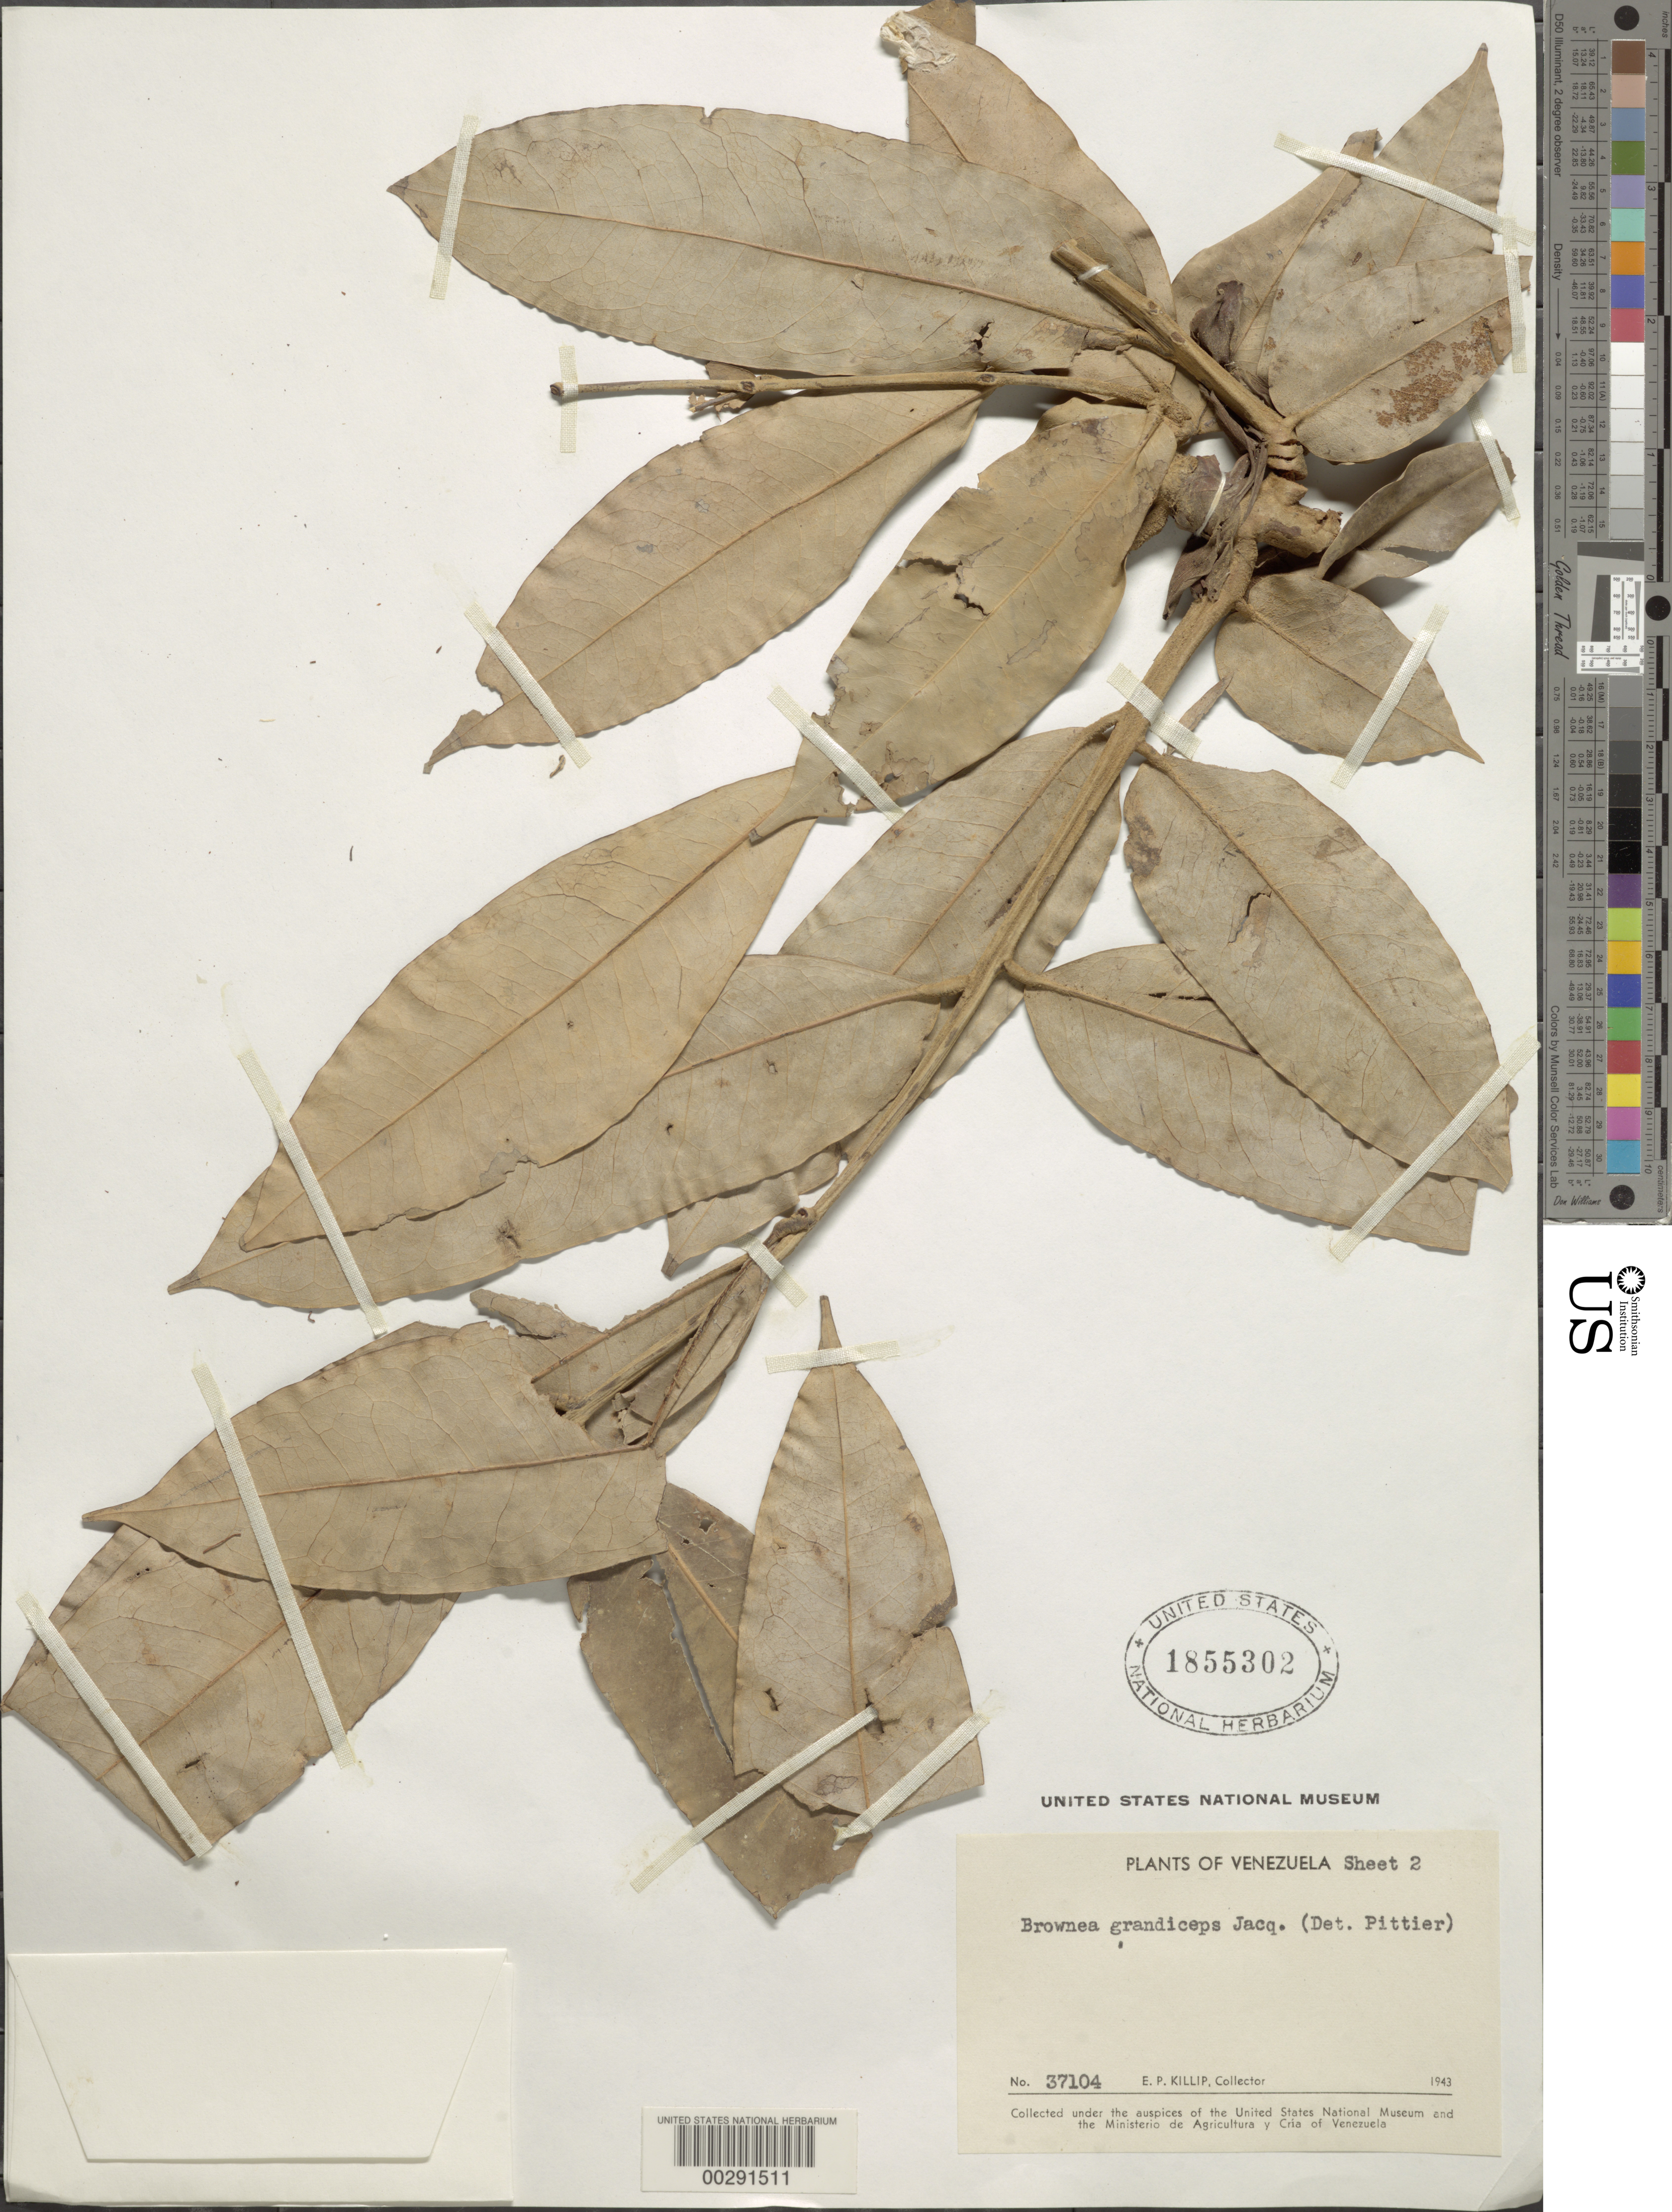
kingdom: Plantae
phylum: Tracheophyta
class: Magnoliopsida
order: Fabales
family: Fabaceae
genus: Brownea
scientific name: Brownea macrophylla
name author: B.L. Linden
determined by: Santos-Silva, J.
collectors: E. P. Killip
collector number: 37104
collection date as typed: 17 Mar 1943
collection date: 1943-03-17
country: Venezuela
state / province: Cojedes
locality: Near tinaquillo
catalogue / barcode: US 1855302